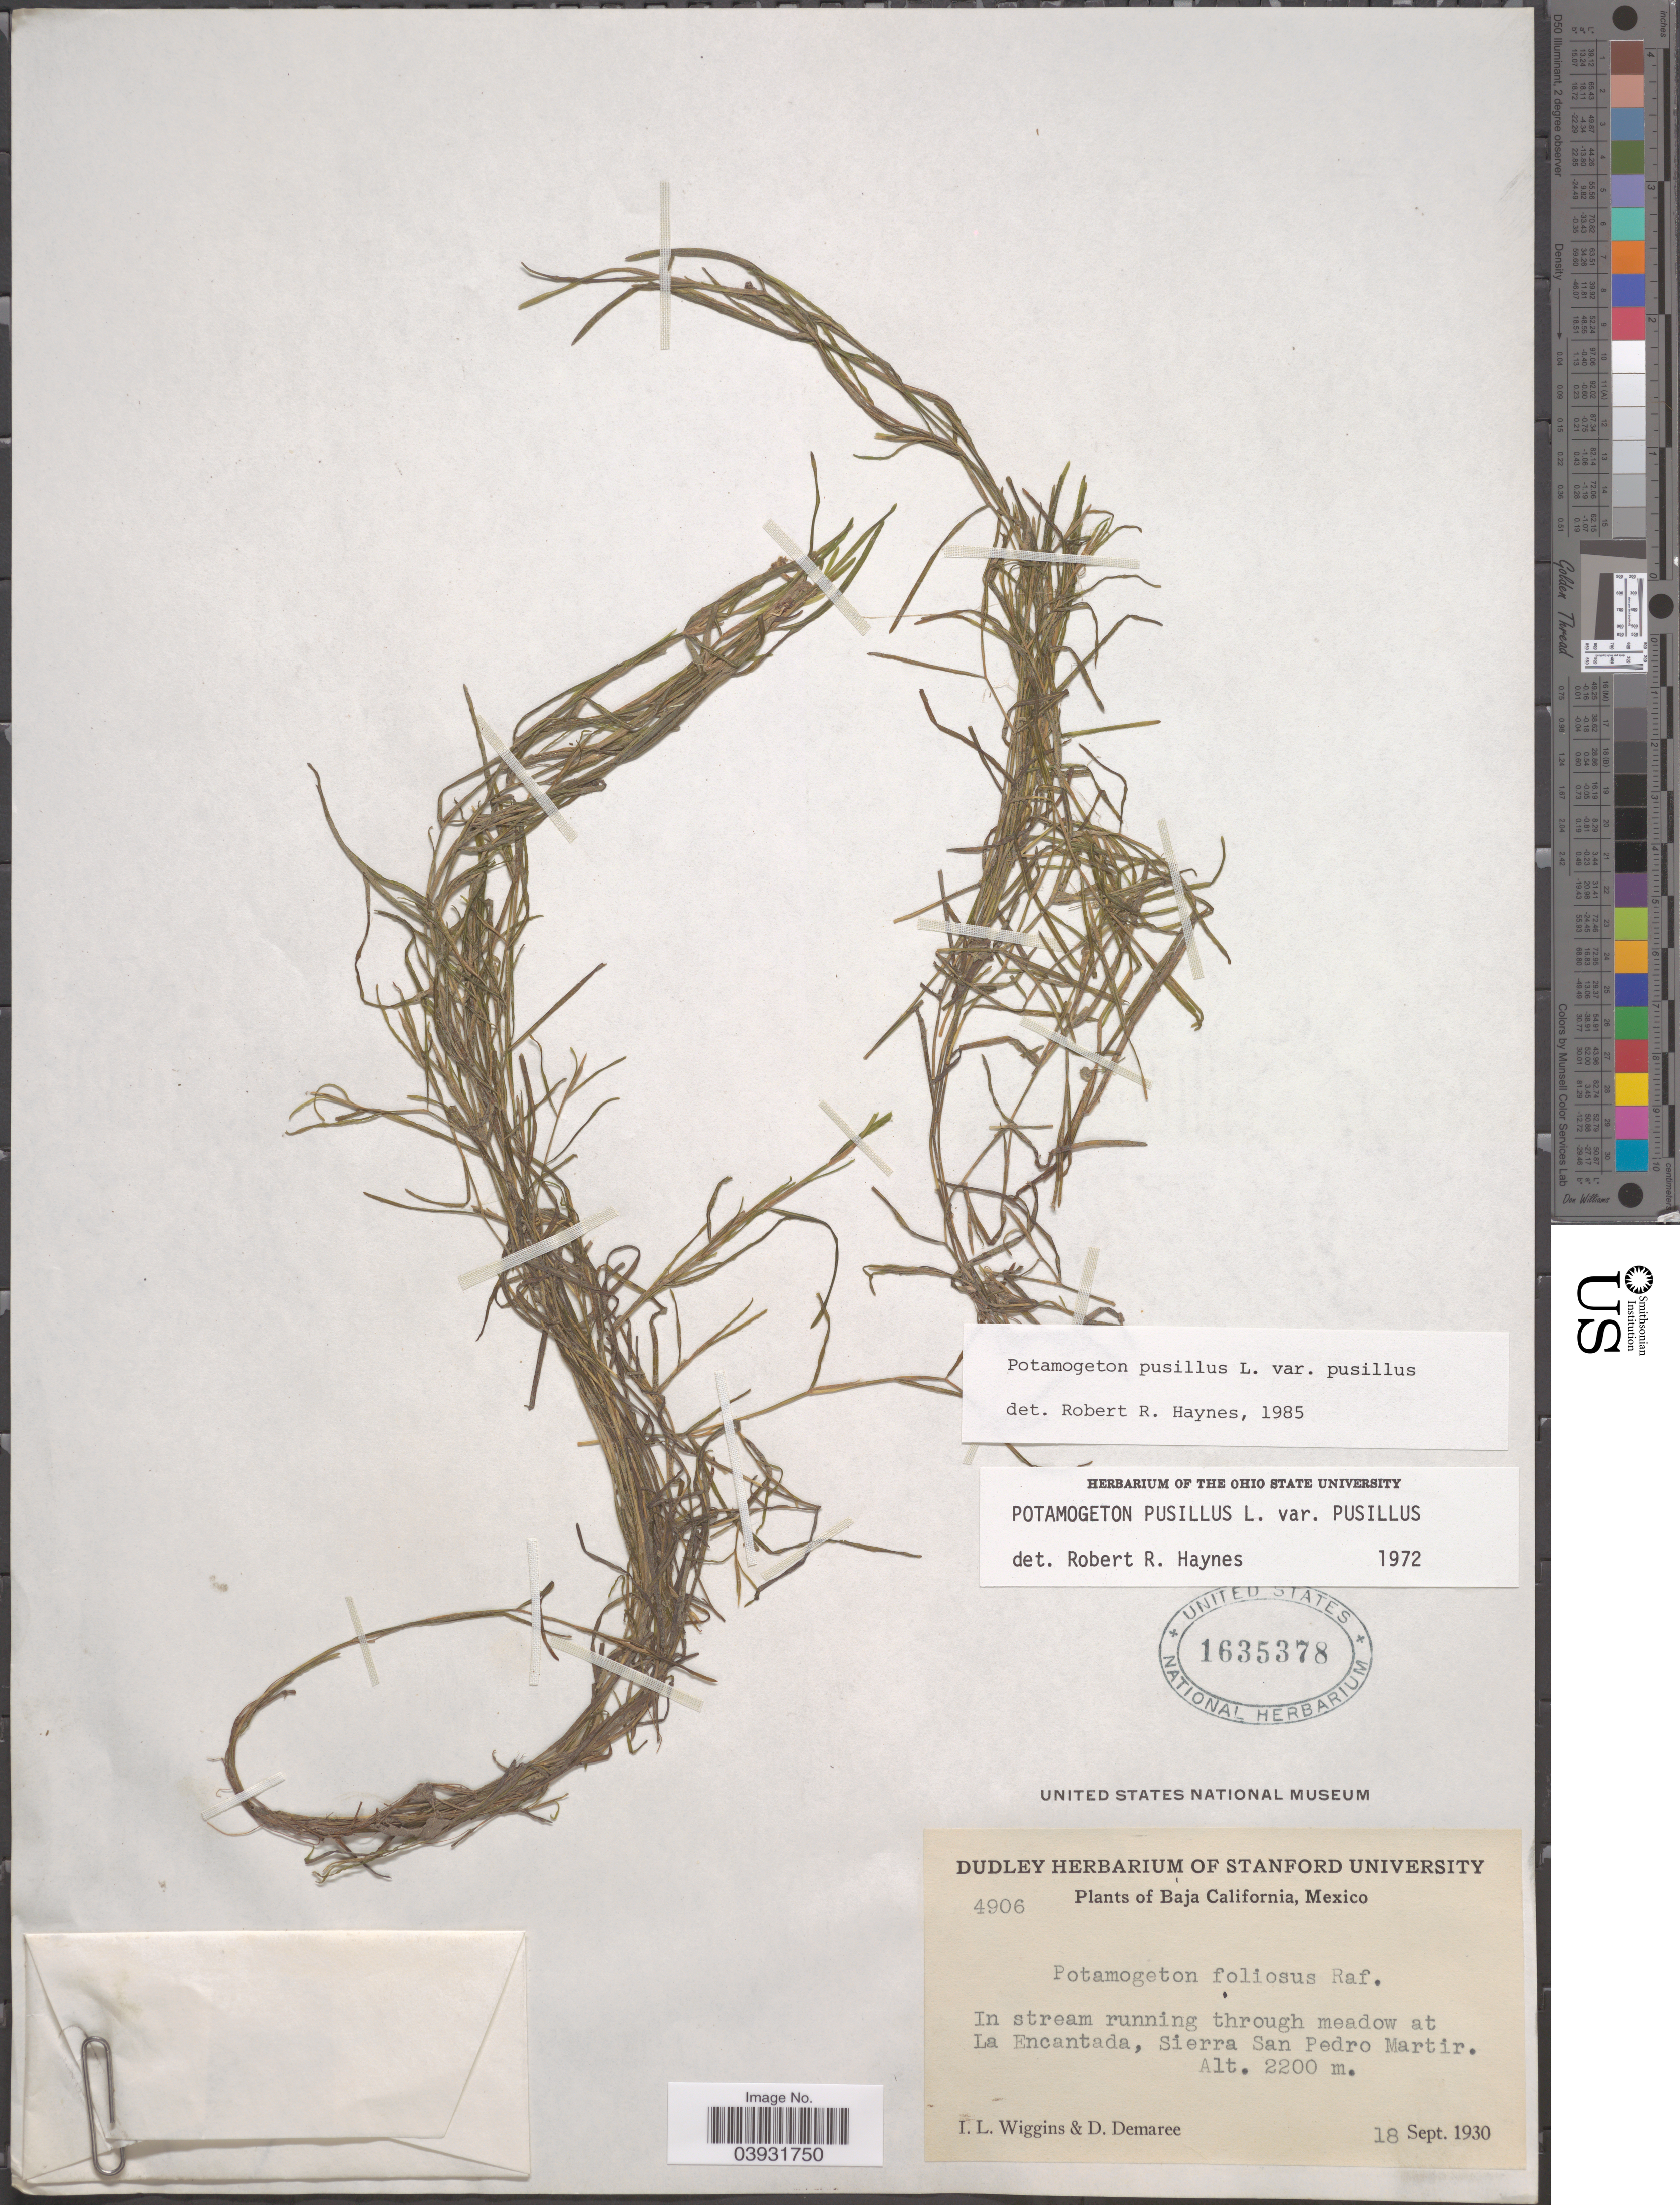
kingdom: Plantae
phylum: Tracheophyta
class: Liliopsida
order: Alismatales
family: Potamogetonaceae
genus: Potamogeton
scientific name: Potamogeton pusillus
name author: L.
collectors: I. L. Wiggins & D. Demaree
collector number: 4906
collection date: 1930-09-18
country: Mexico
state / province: Baja California Norte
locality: La Encantada, Sierra San Pedro Martir.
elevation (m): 2200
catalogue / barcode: US 1635378